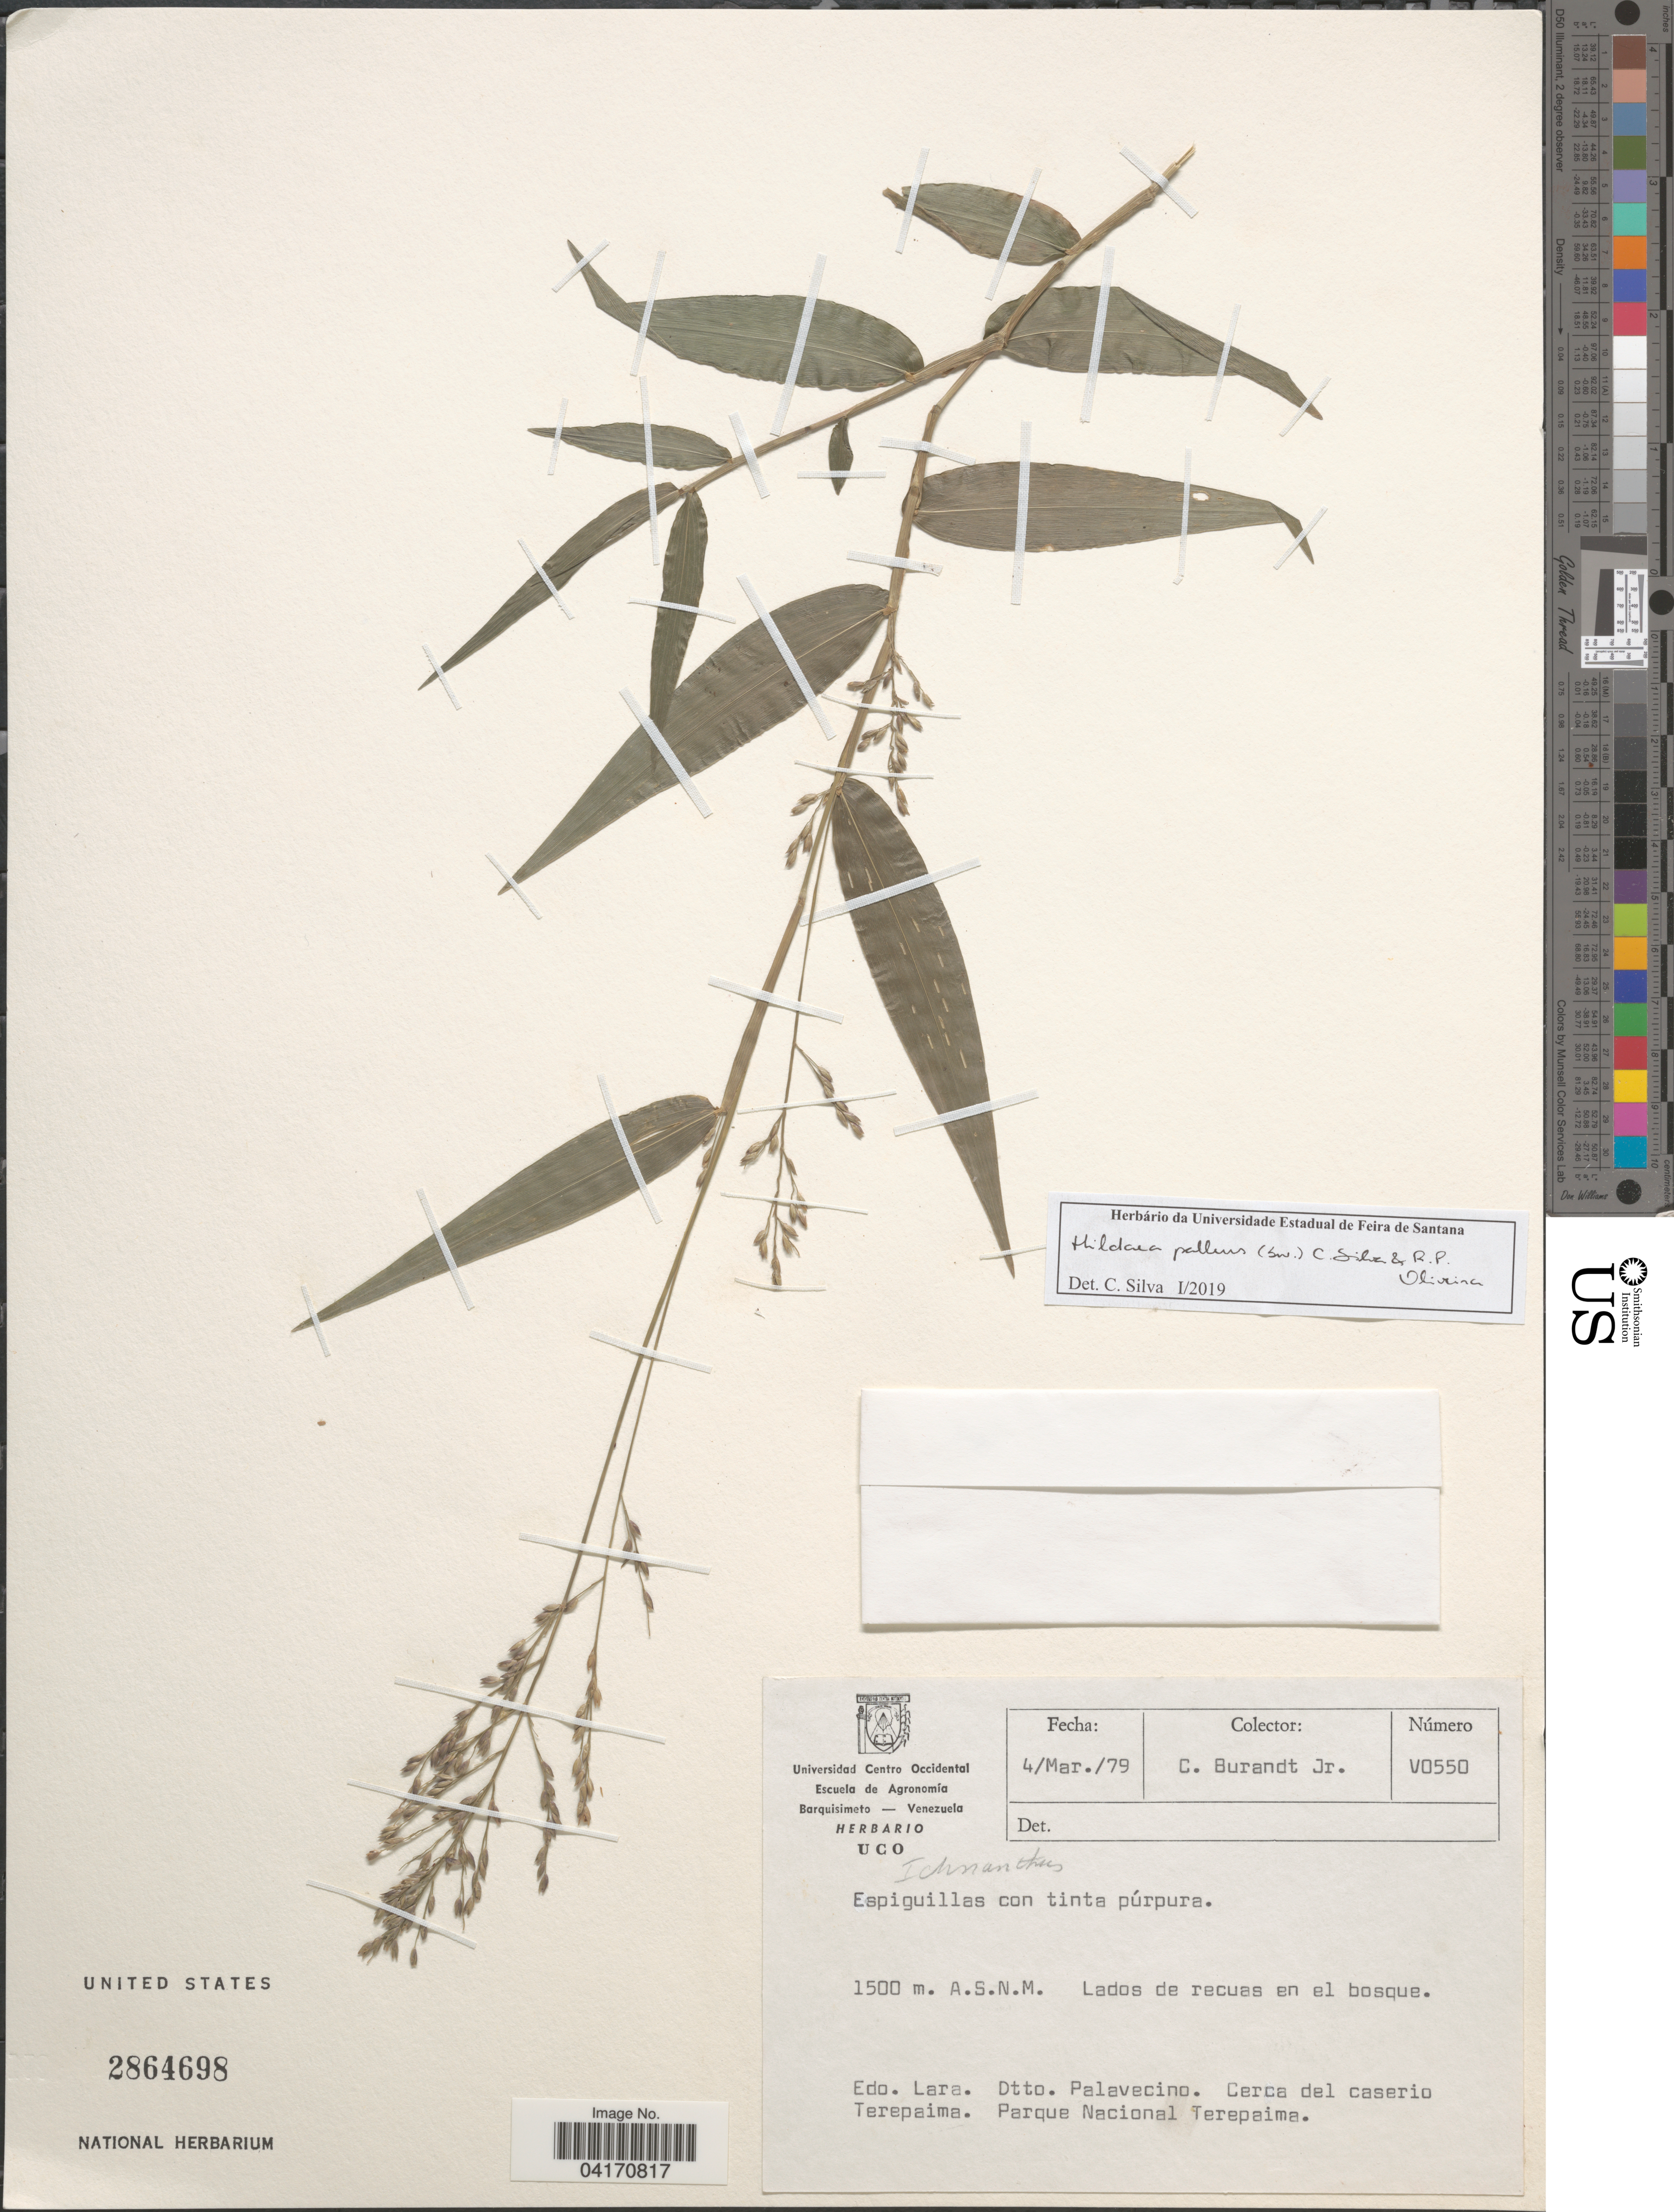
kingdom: Plantae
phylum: Tracheophyta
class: Liliopsida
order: Poales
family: Poaceae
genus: Hildaea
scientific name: Hildaea pallens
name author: (Sw.) C. Silva & R.P. Oliveira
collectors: C. Burandt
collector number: V0550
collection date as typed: Transcribed d/m/y: 4/3/79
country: Venezuela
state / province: Lara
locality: Dtto. Palavecino. Cerca del caserio Terepaima. Parque Nacional Terepaima.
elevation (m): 1500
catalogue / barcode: US 2864698